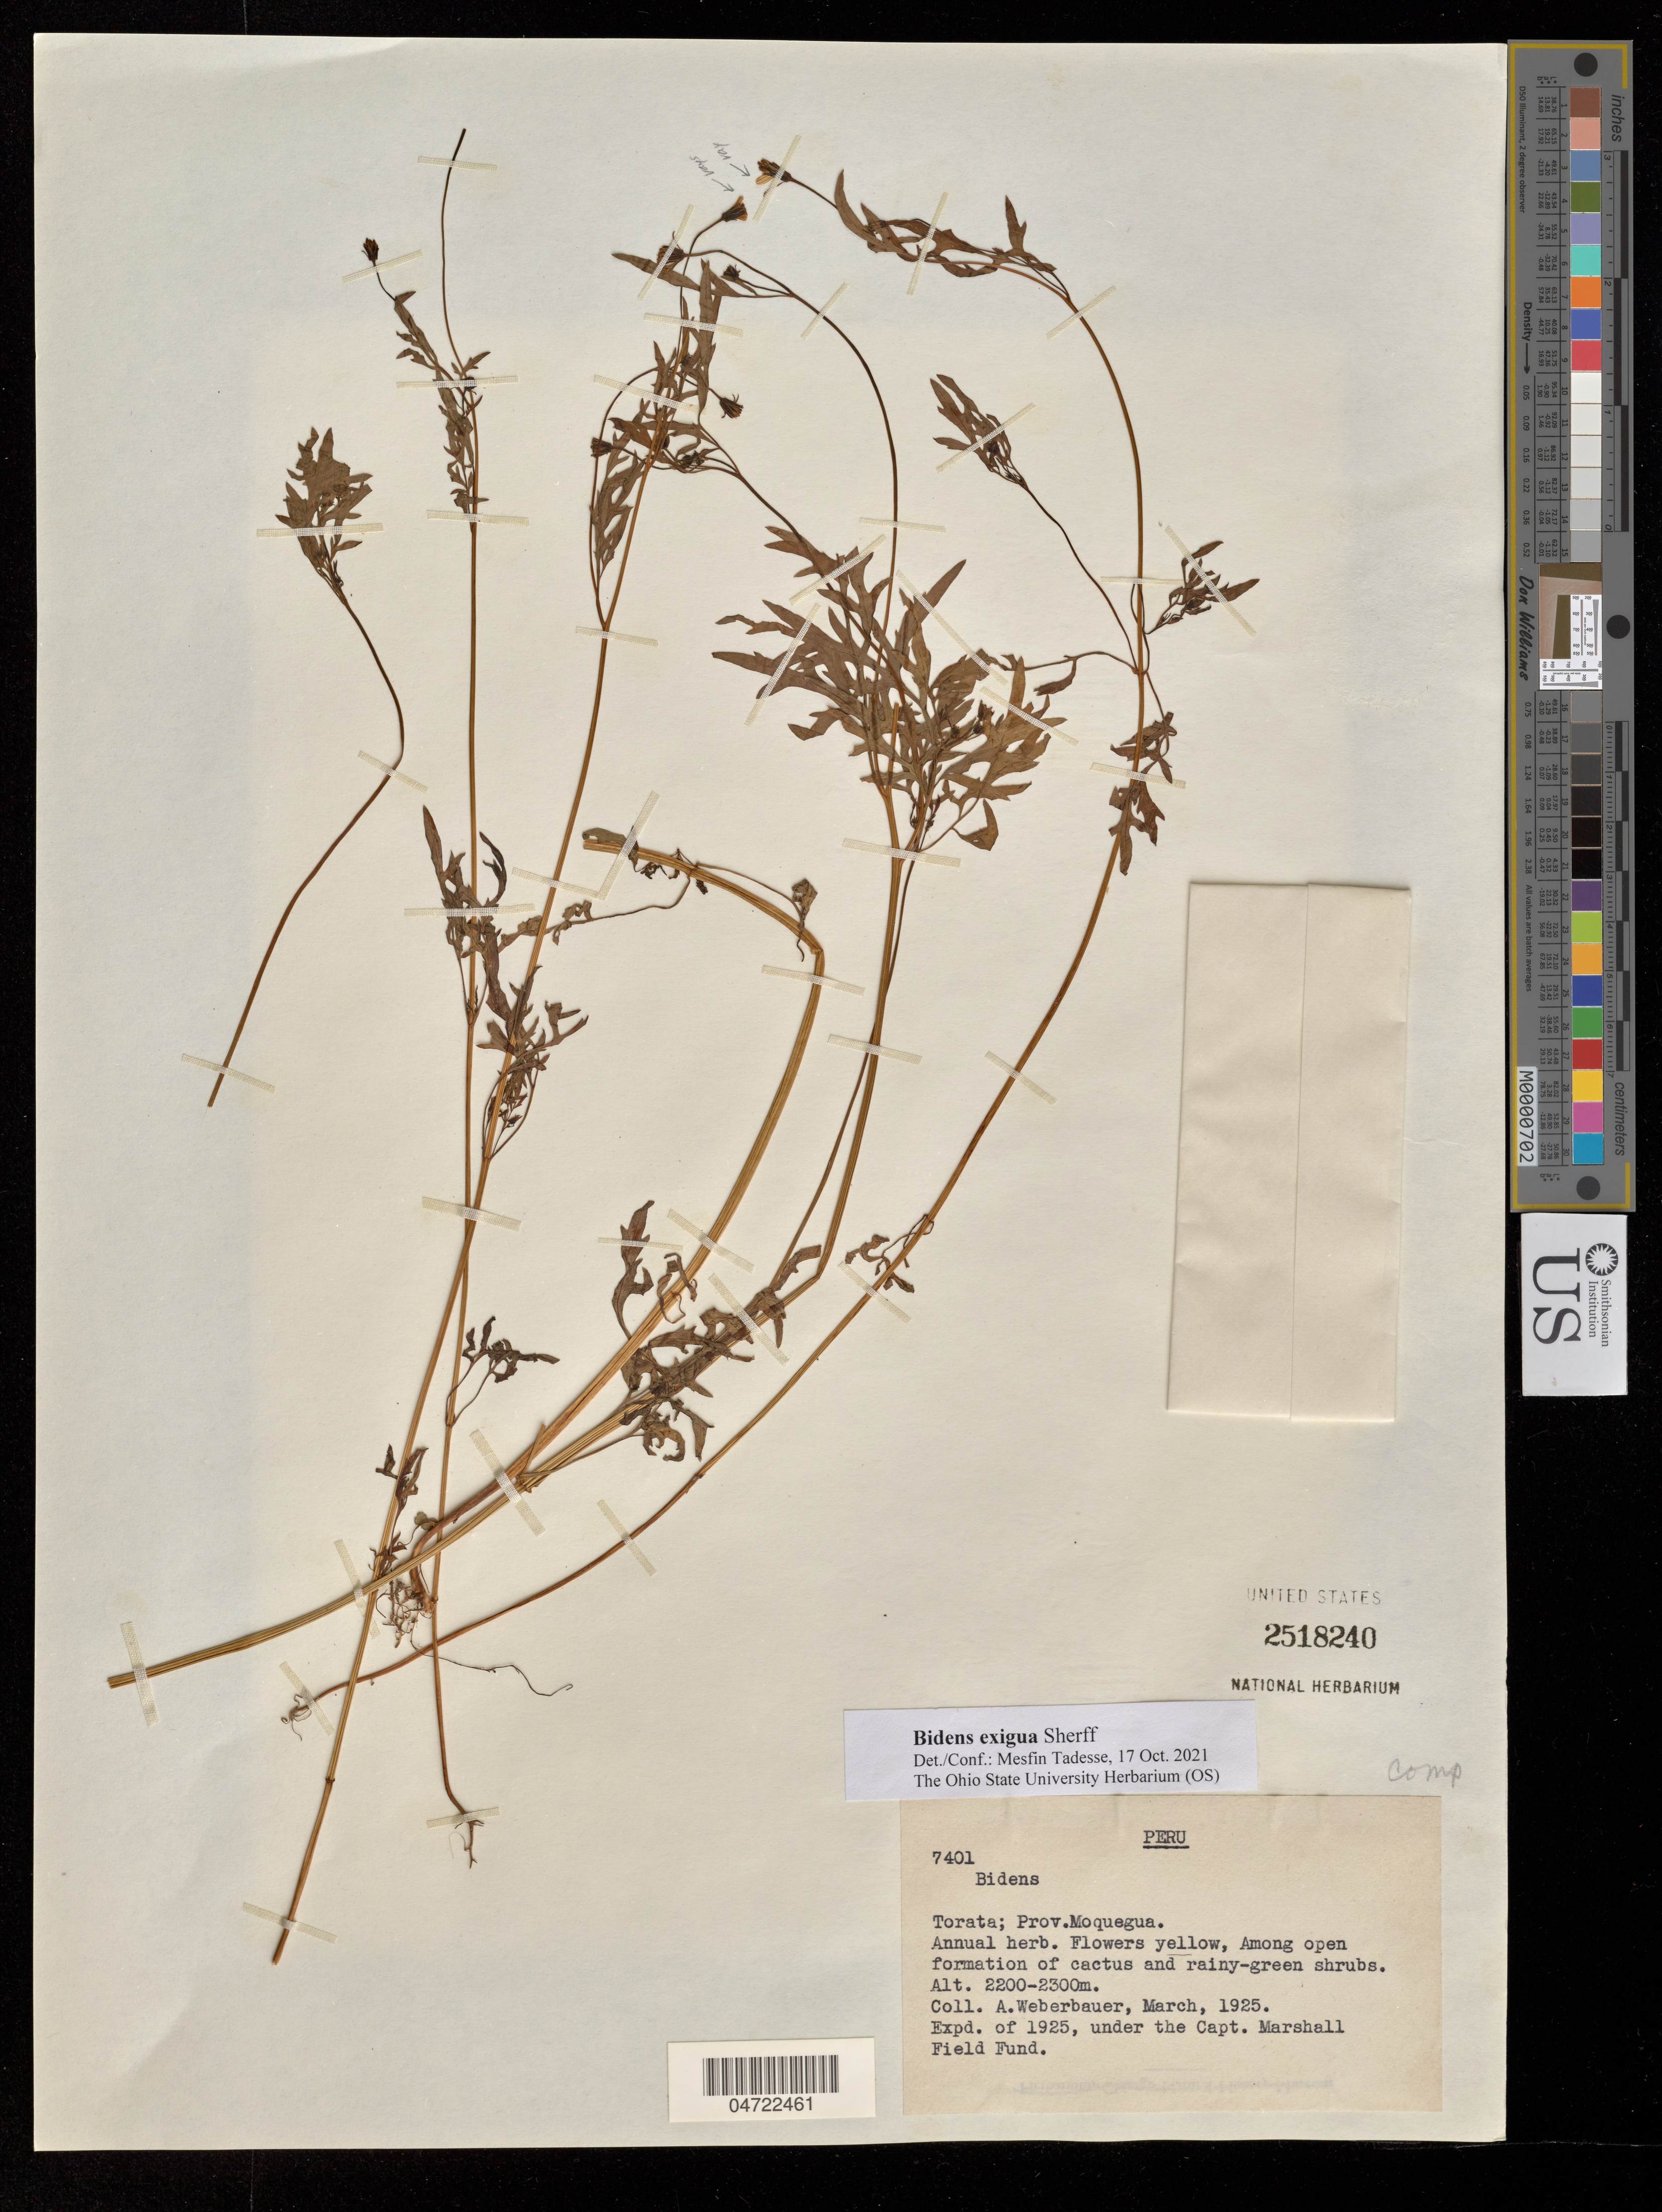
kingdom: Plantae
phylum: Tracheophyta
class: Magnoliopsida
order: Asterales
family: Asteraceae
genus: Bidens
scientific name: Bidens exigua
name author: Sherff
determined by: Tadesse, M.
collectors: A. Weberbauer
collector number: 7401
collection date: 1925-03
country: Peru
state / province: Moquegua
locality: Torata.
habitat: Among ope formation of cactus and rainy-green shrubs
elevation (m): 2200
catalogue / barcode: US 2518240